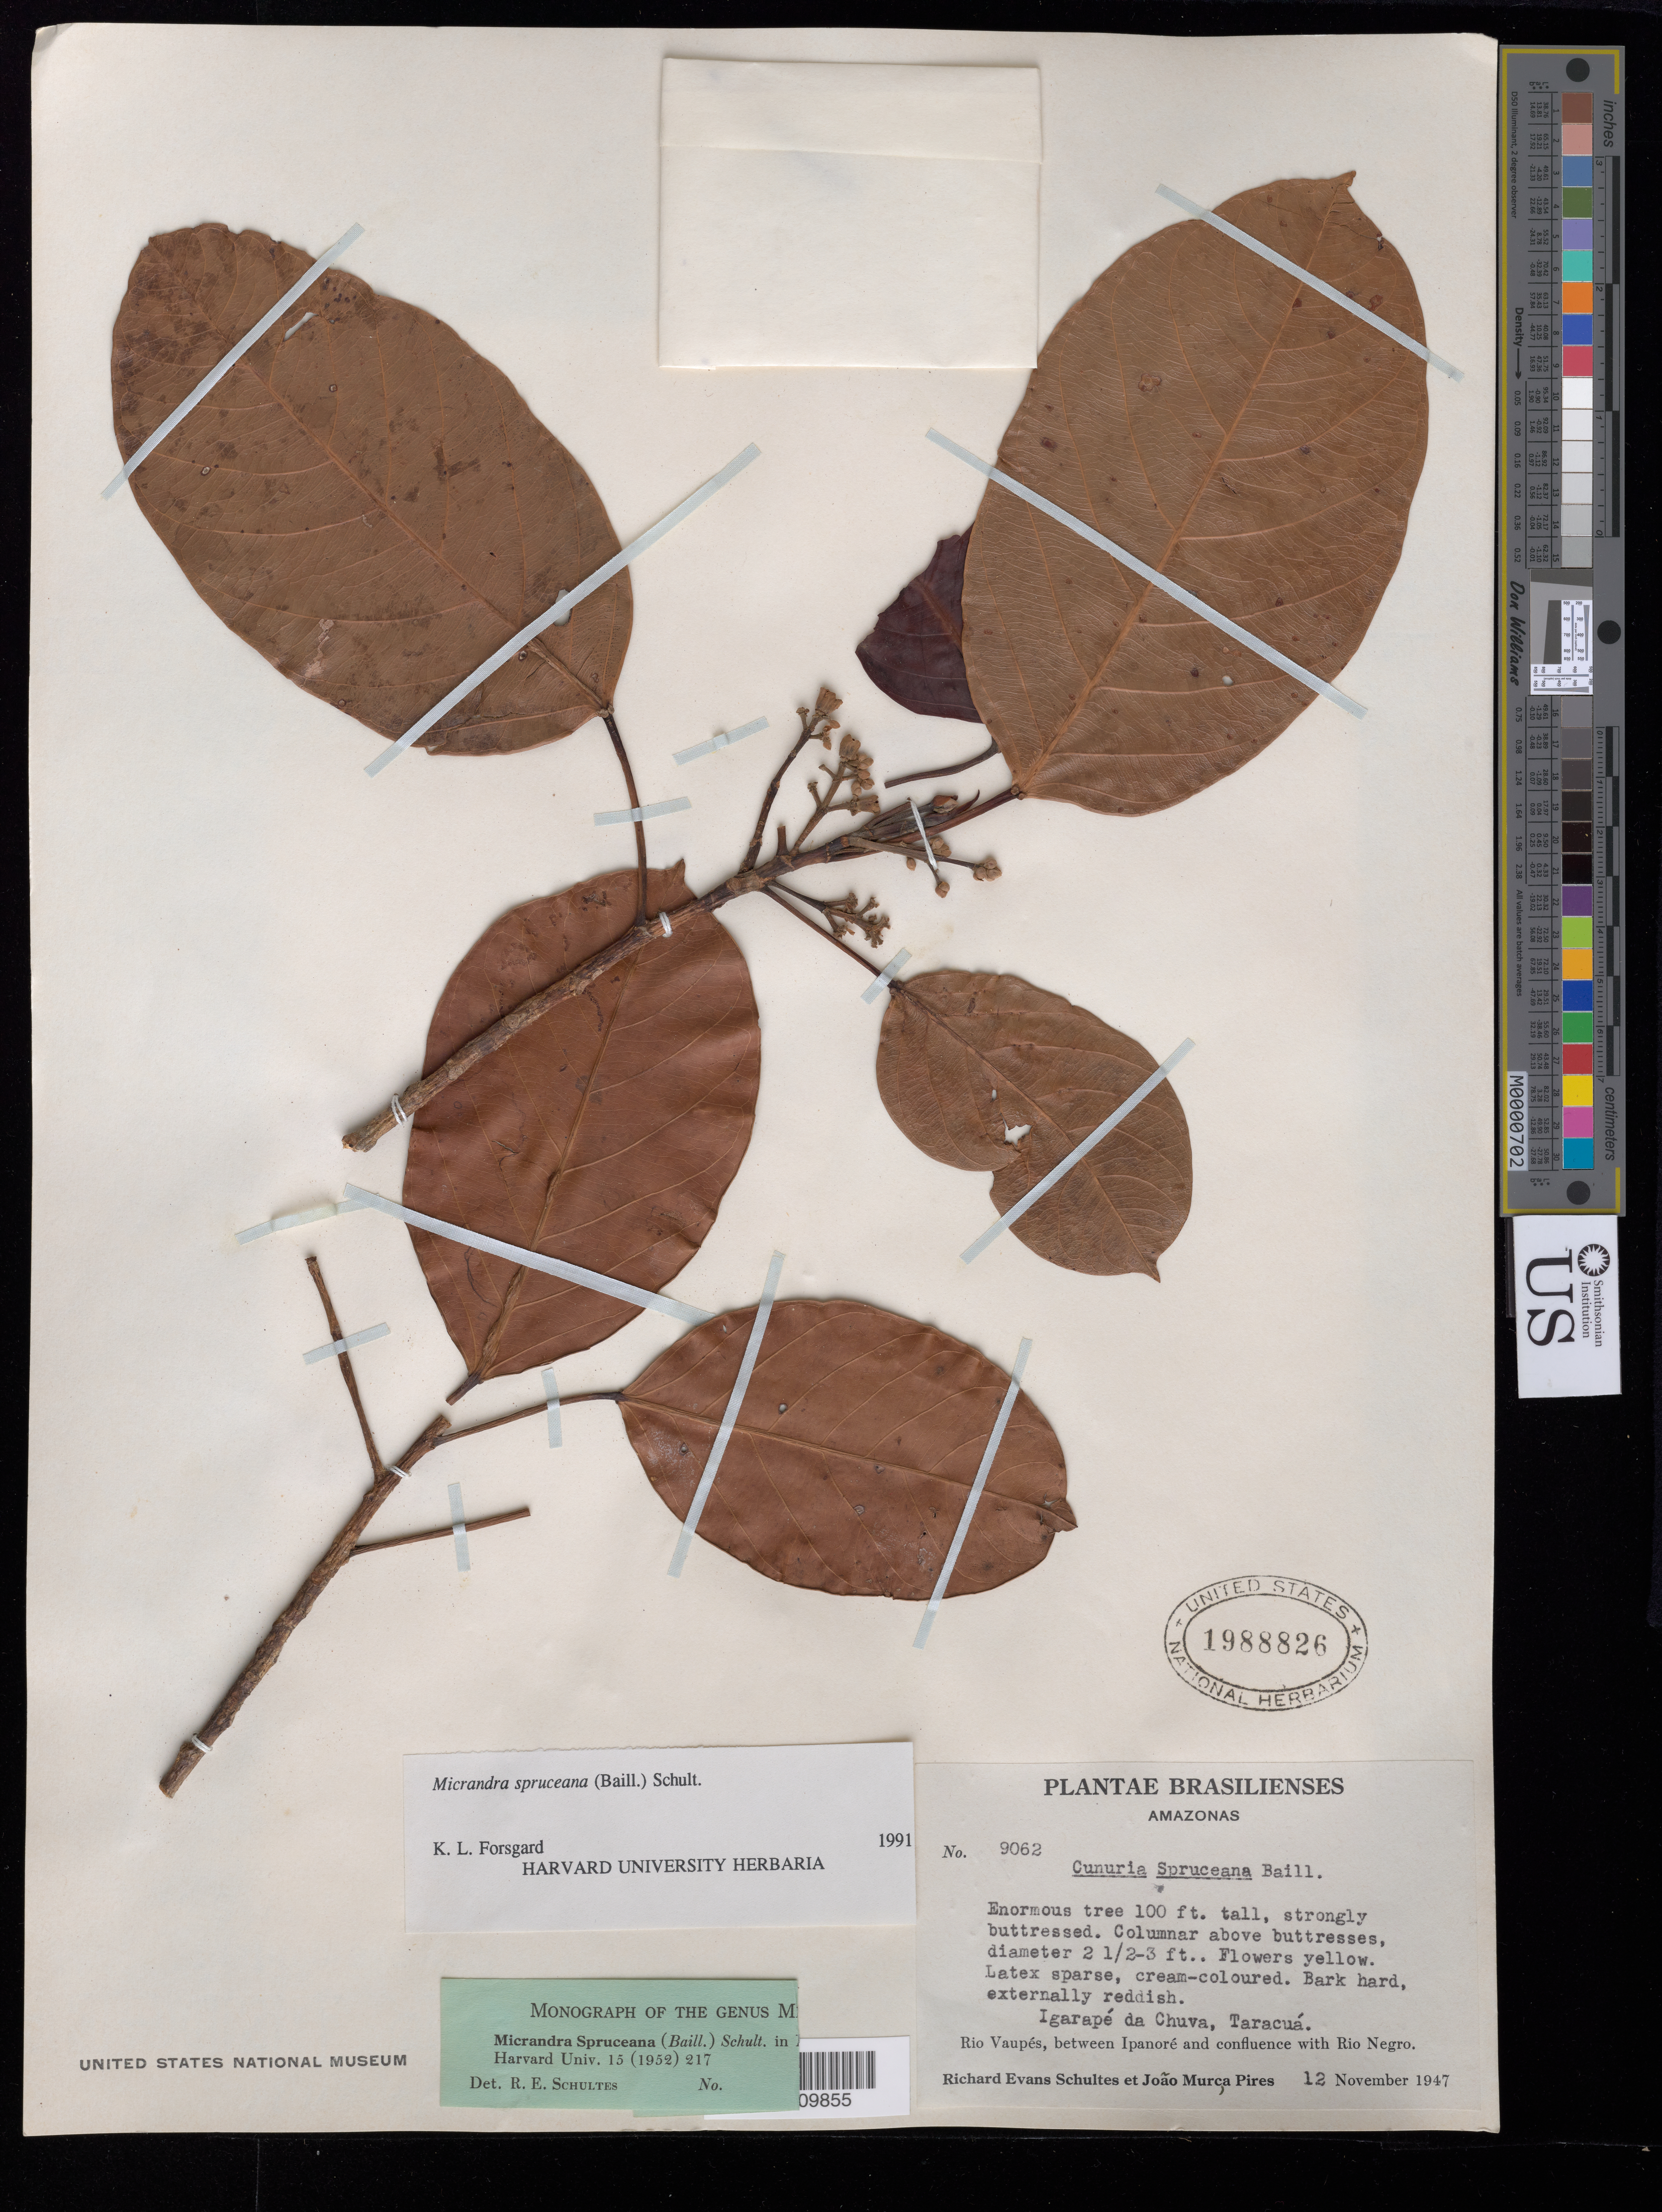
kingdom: Plantae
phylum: Tracheophyta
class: Magnoliopsida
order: Malpighiales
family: Euphorbiaceae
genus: Micrandra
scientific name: Micrandra spruceana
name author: (Baill.) Schult.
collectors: R. E. Schultes & J. M. Pires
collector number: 9062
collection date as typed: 12 Nov 1947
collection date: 1947-11-12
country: Brazil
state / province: Amazonas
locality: Igarape da Chuva, Taracua. Rio Vaupes, between Ipanore and confluence with Rio Negro.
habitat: Tree.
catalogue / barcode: US 1988826